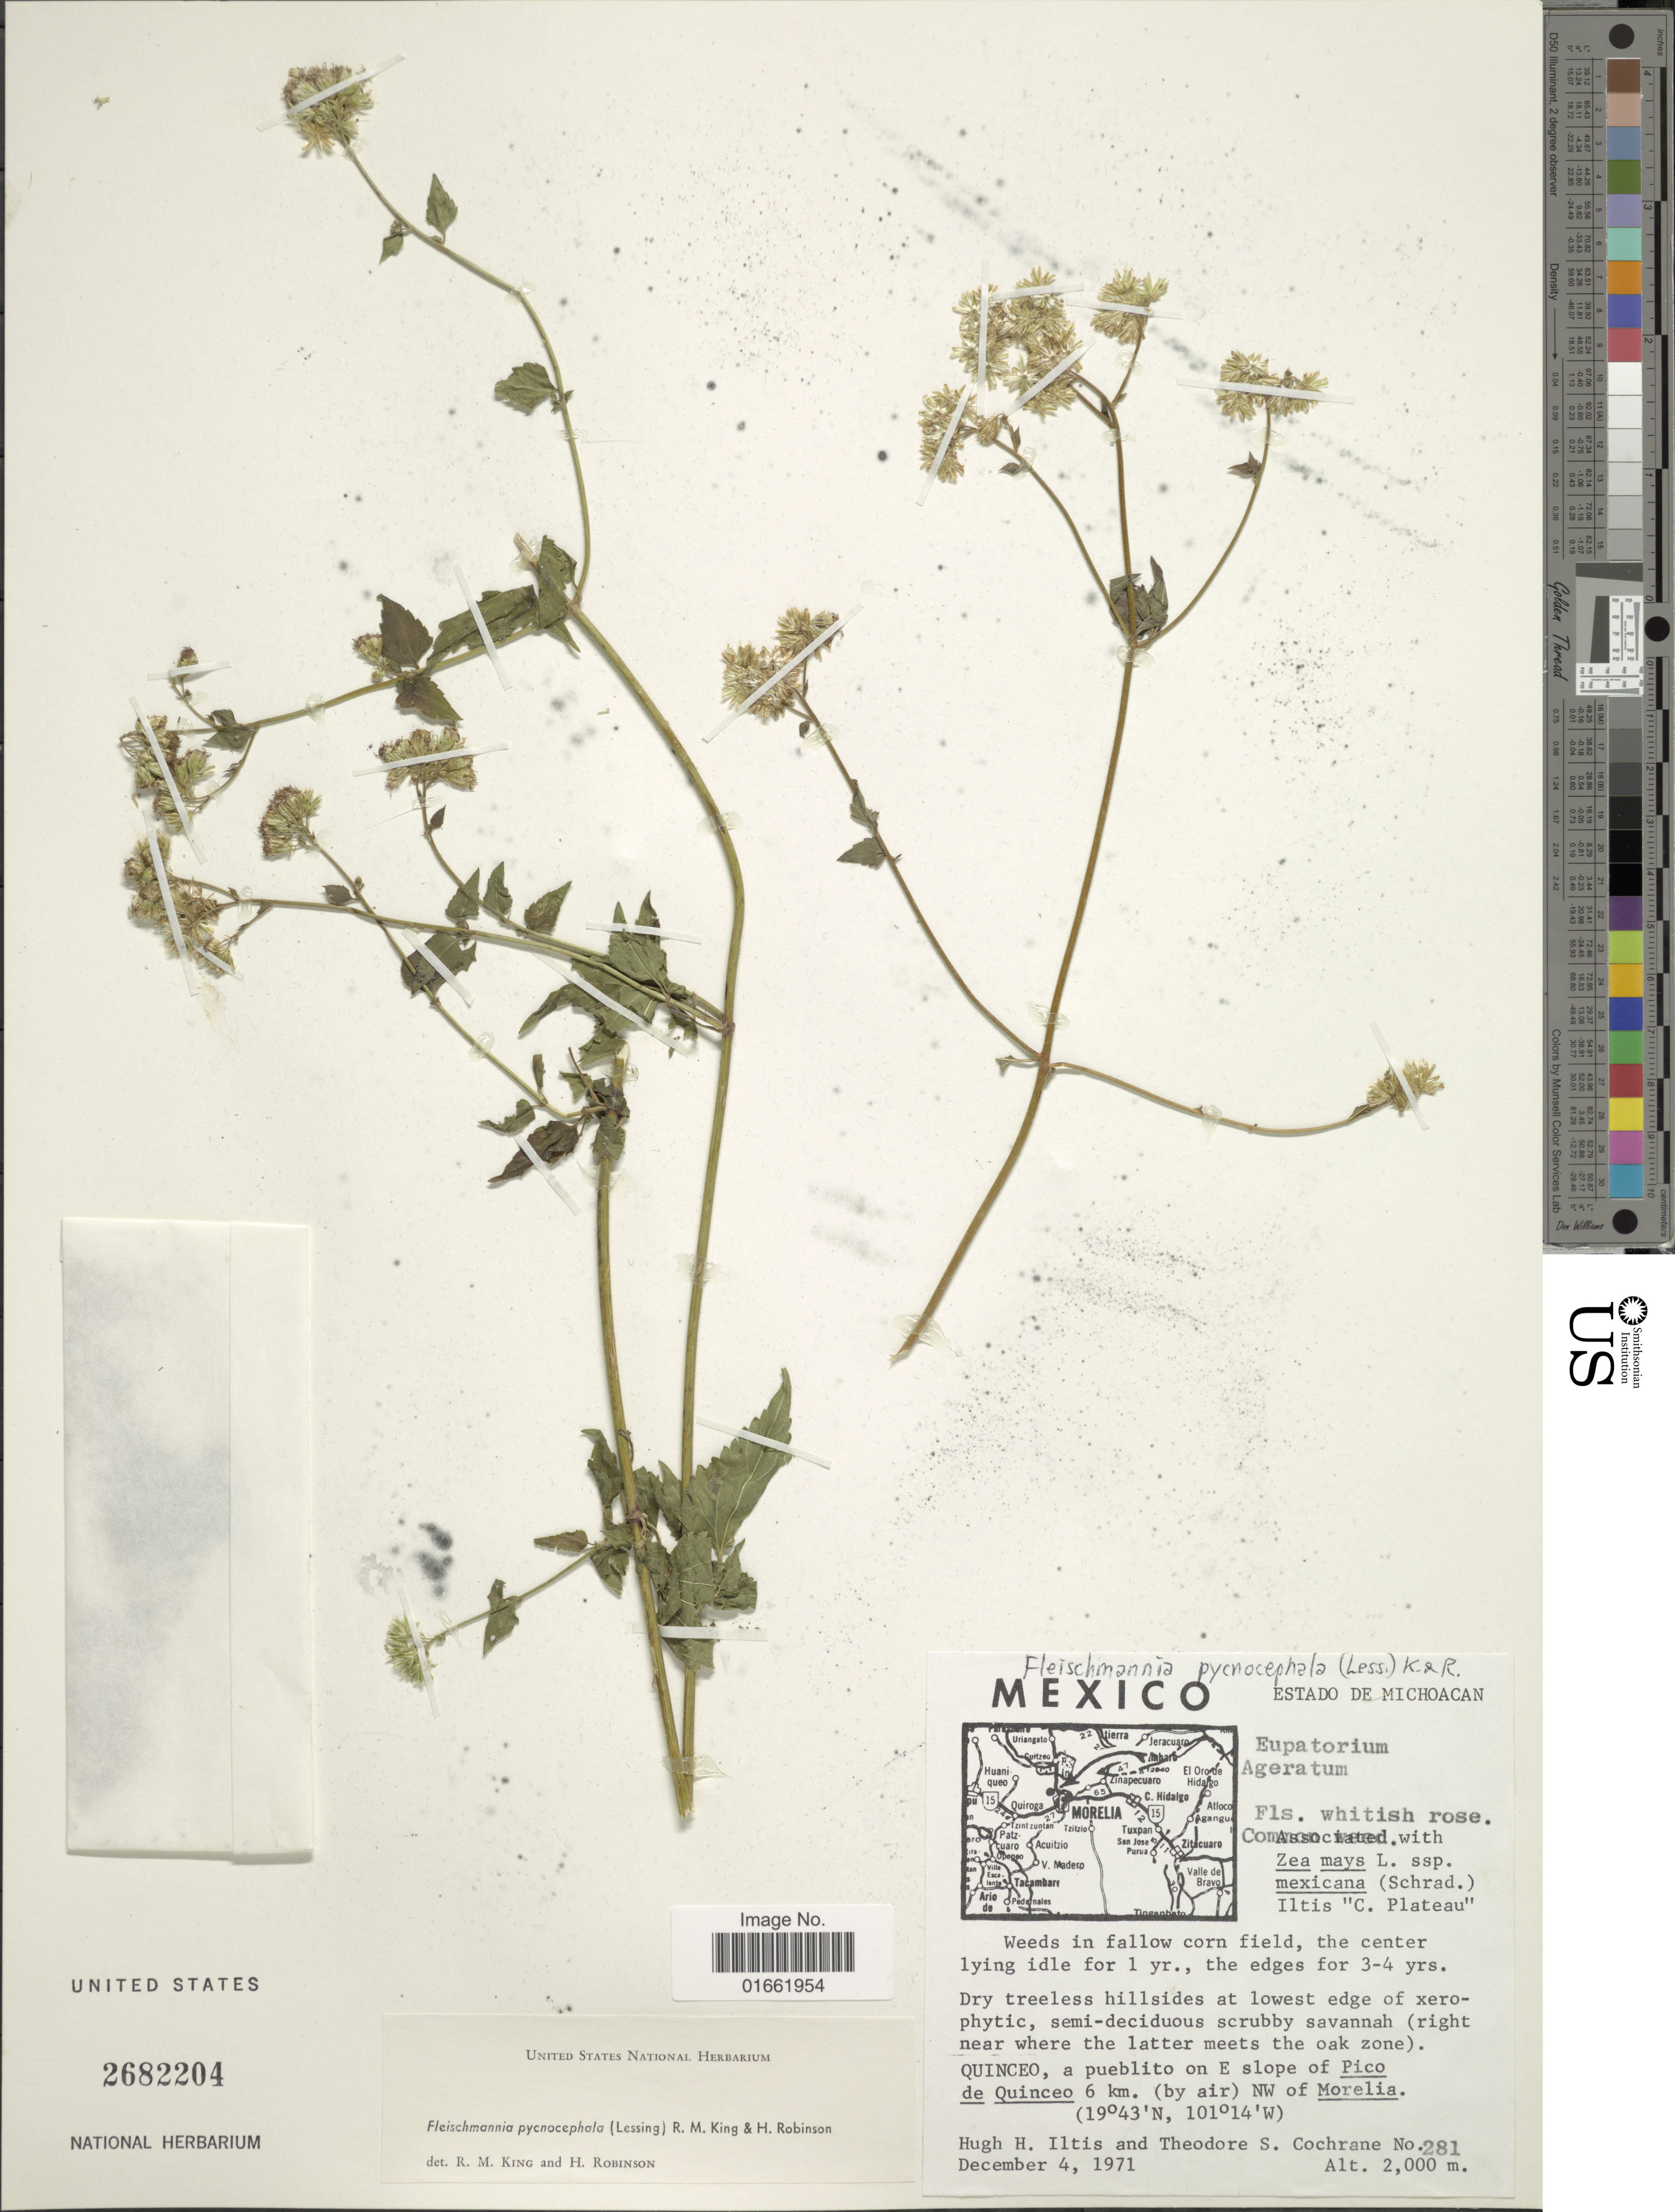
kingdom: Plantae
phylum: Tracheophyta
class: Magnoliopsida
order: Asterales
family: Asteraceae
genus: Fleischmannia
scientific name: Fleischmannia pycnocephala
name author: (Less.) R.M. King & H. Rob.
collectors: H. H. Iltis & T. S. Cochrane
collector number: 281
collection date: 1971-12-04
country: Mexico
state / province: Michoacán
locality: Estado de Michoacan. Quinceo, a pueblito on E slope of Pico de Quinceo 6 km. (by air) NW of Morelia.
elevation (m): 2000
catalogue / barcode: US 2682204